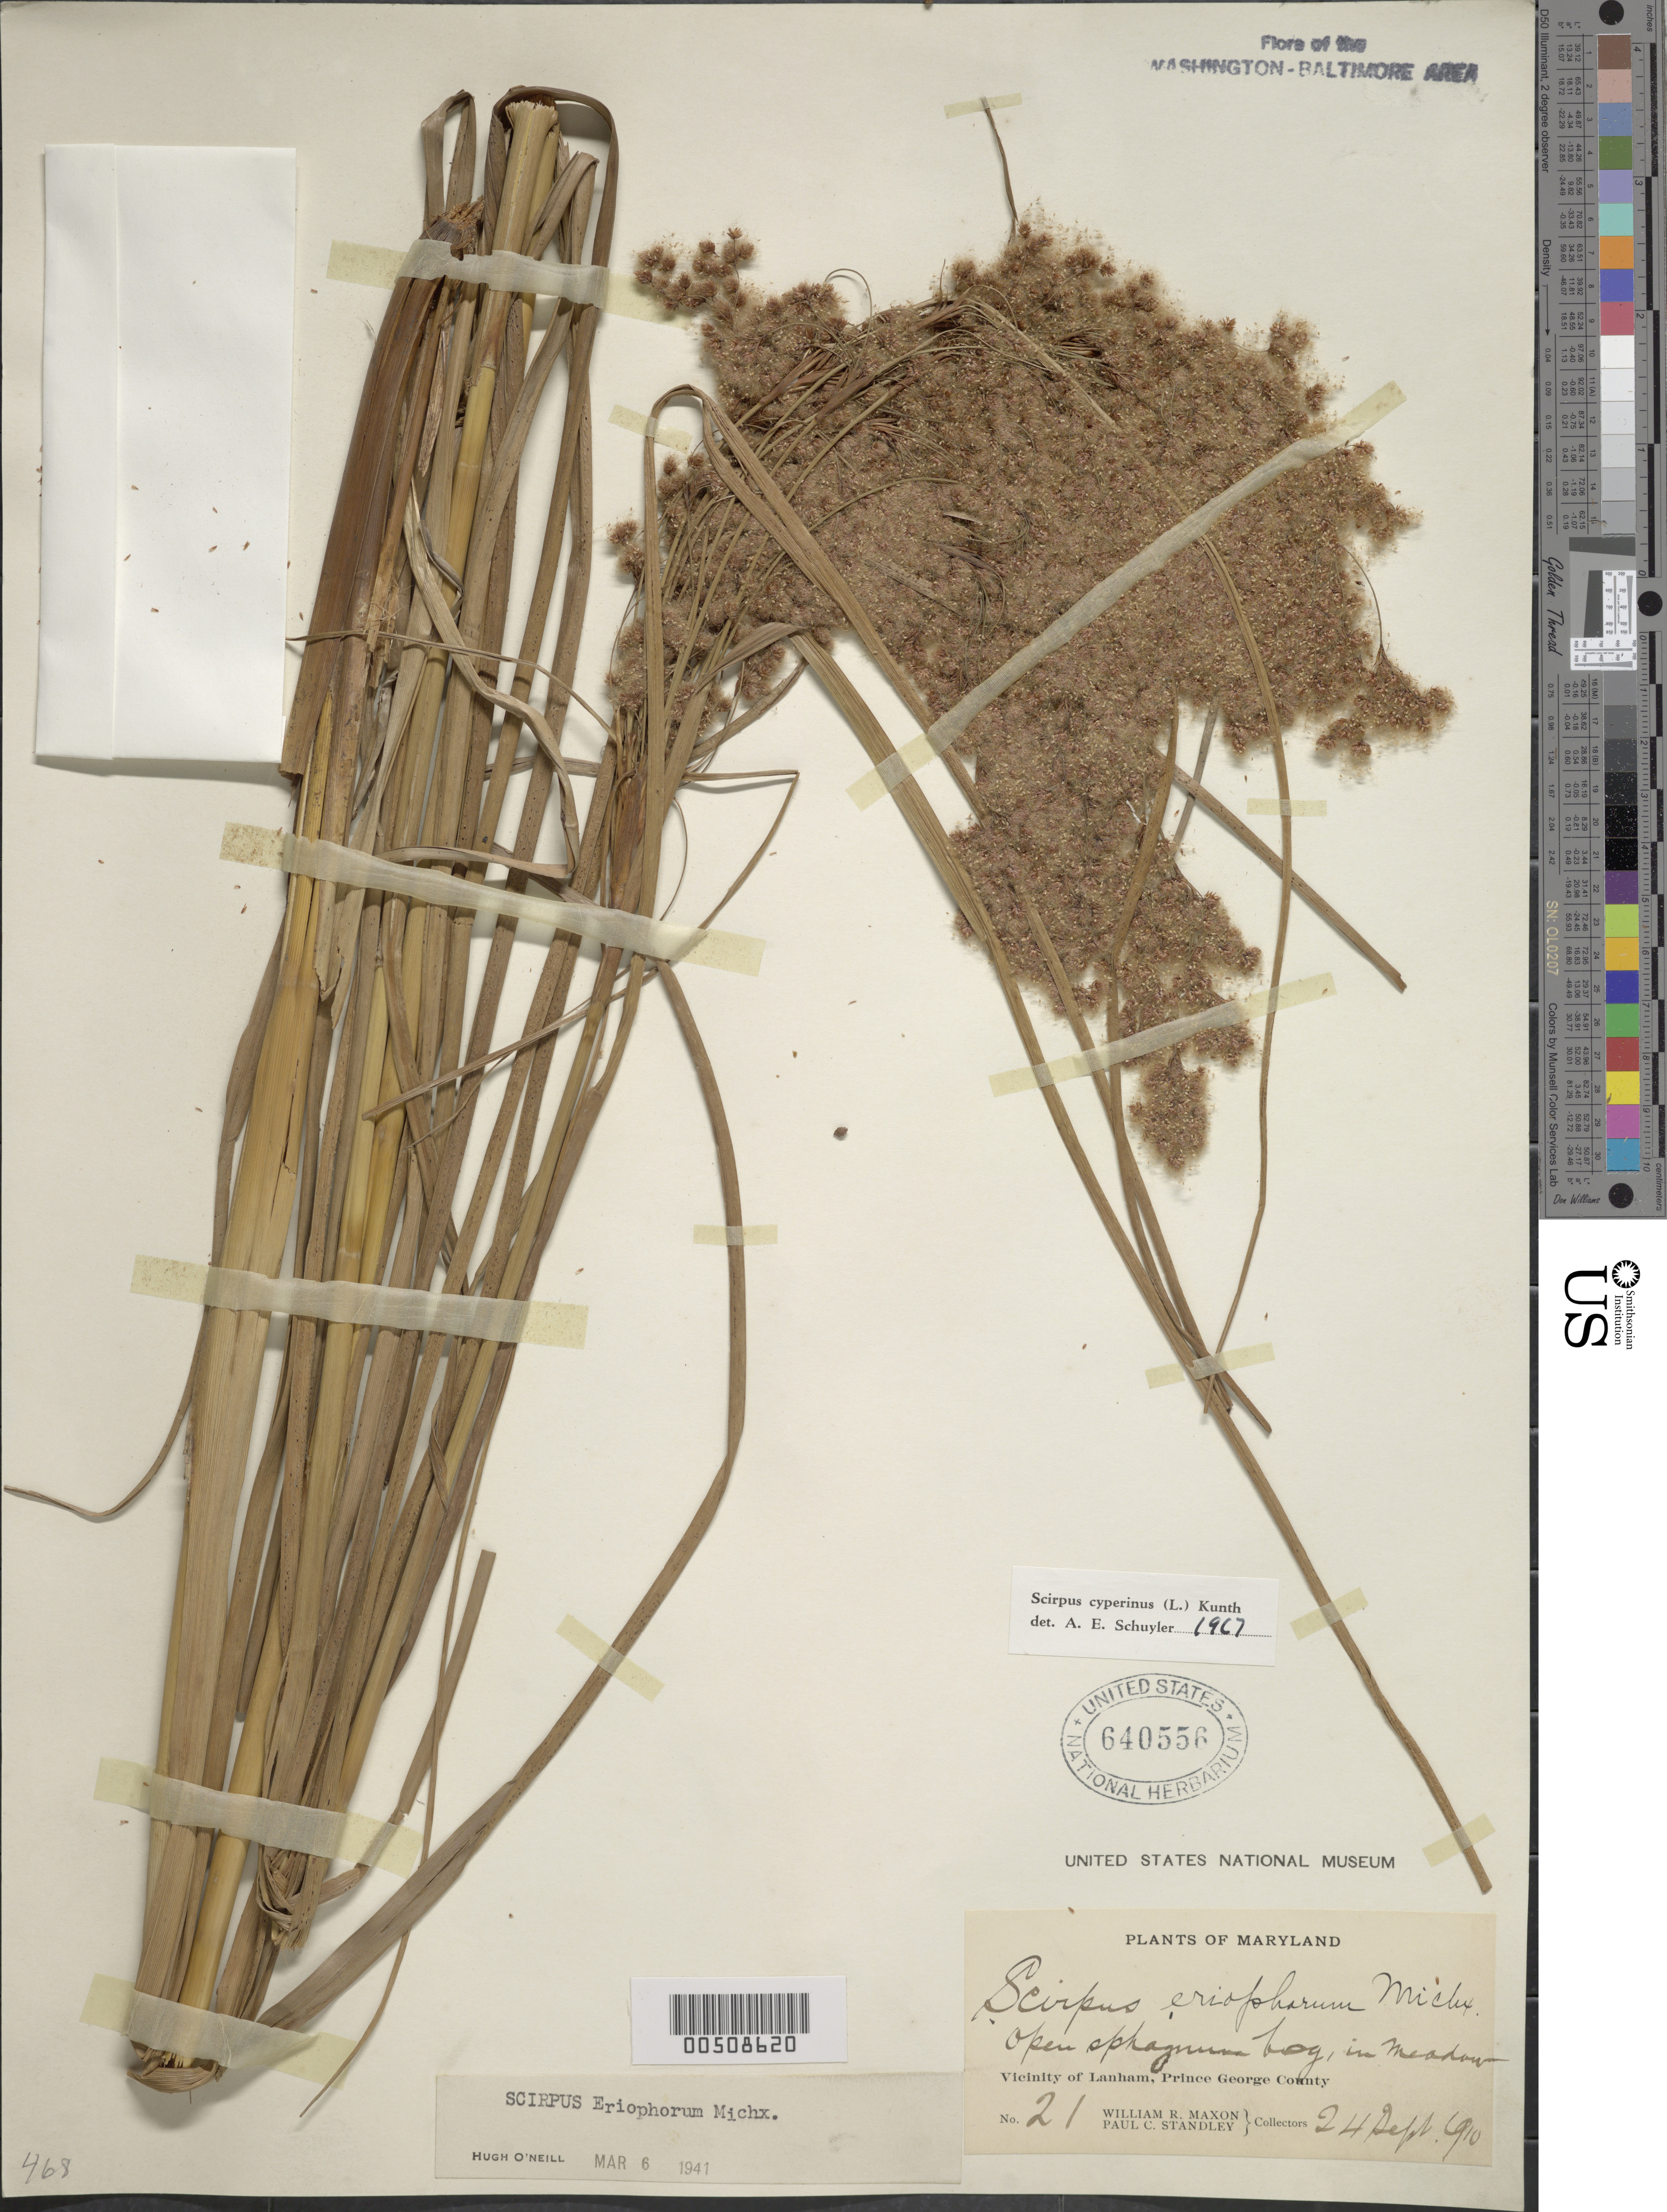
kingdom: Plantae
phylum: Tracheophyta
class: Liliopsida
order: Poales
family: Cyperaceae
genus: Scirpus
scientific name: Scirpus cyperinus (L.) Kunth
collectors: W. R. Maxon & P. C. Standley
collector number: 21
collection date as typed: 24 Sep 1910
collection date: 1910-09-24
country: United States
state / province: Maryland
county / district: Prince George's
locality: Lanham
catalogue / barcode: US 640556